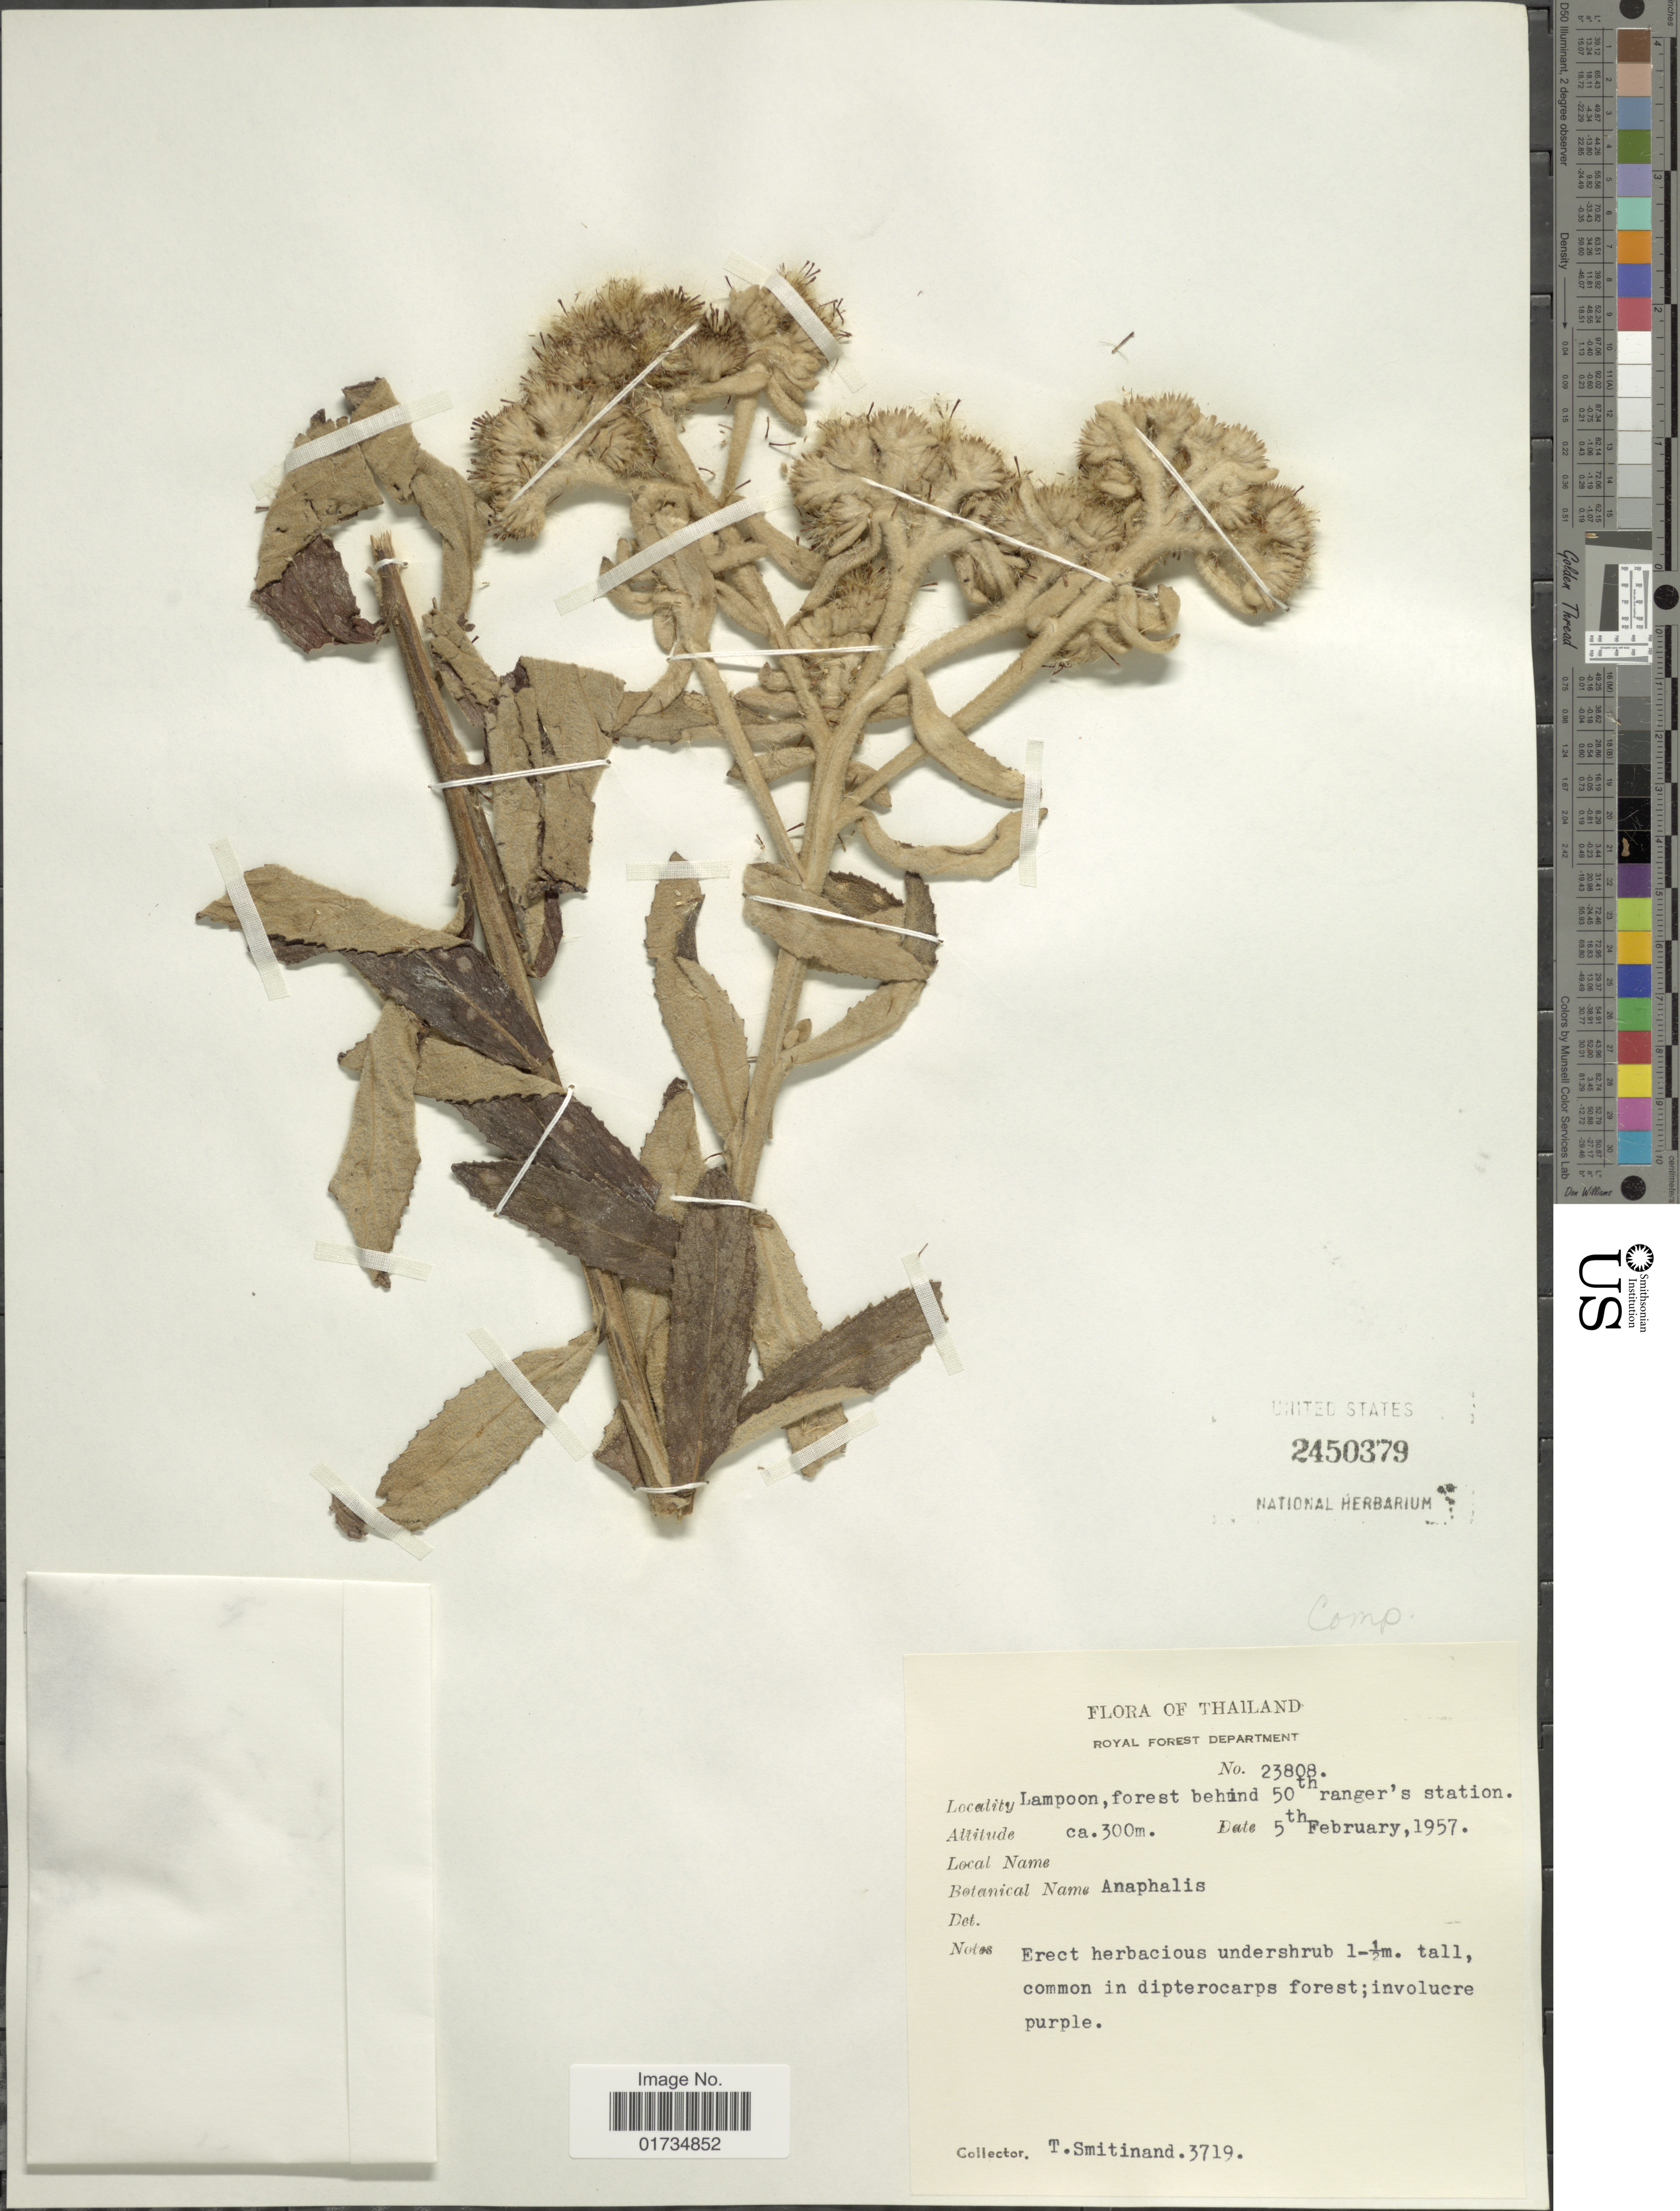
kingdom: Plantae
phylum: Tracheophyta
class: Magnoliopsida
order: Asterales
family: Asteraceae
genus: Anaphalis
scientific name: Anaphalis sp.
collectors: T. Smitinand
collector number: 3719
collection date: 1957-02-05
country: Thailand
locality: Thailand. Lampoon, forest behind 50th ranger's station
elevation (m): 300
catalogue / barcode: US 2450379